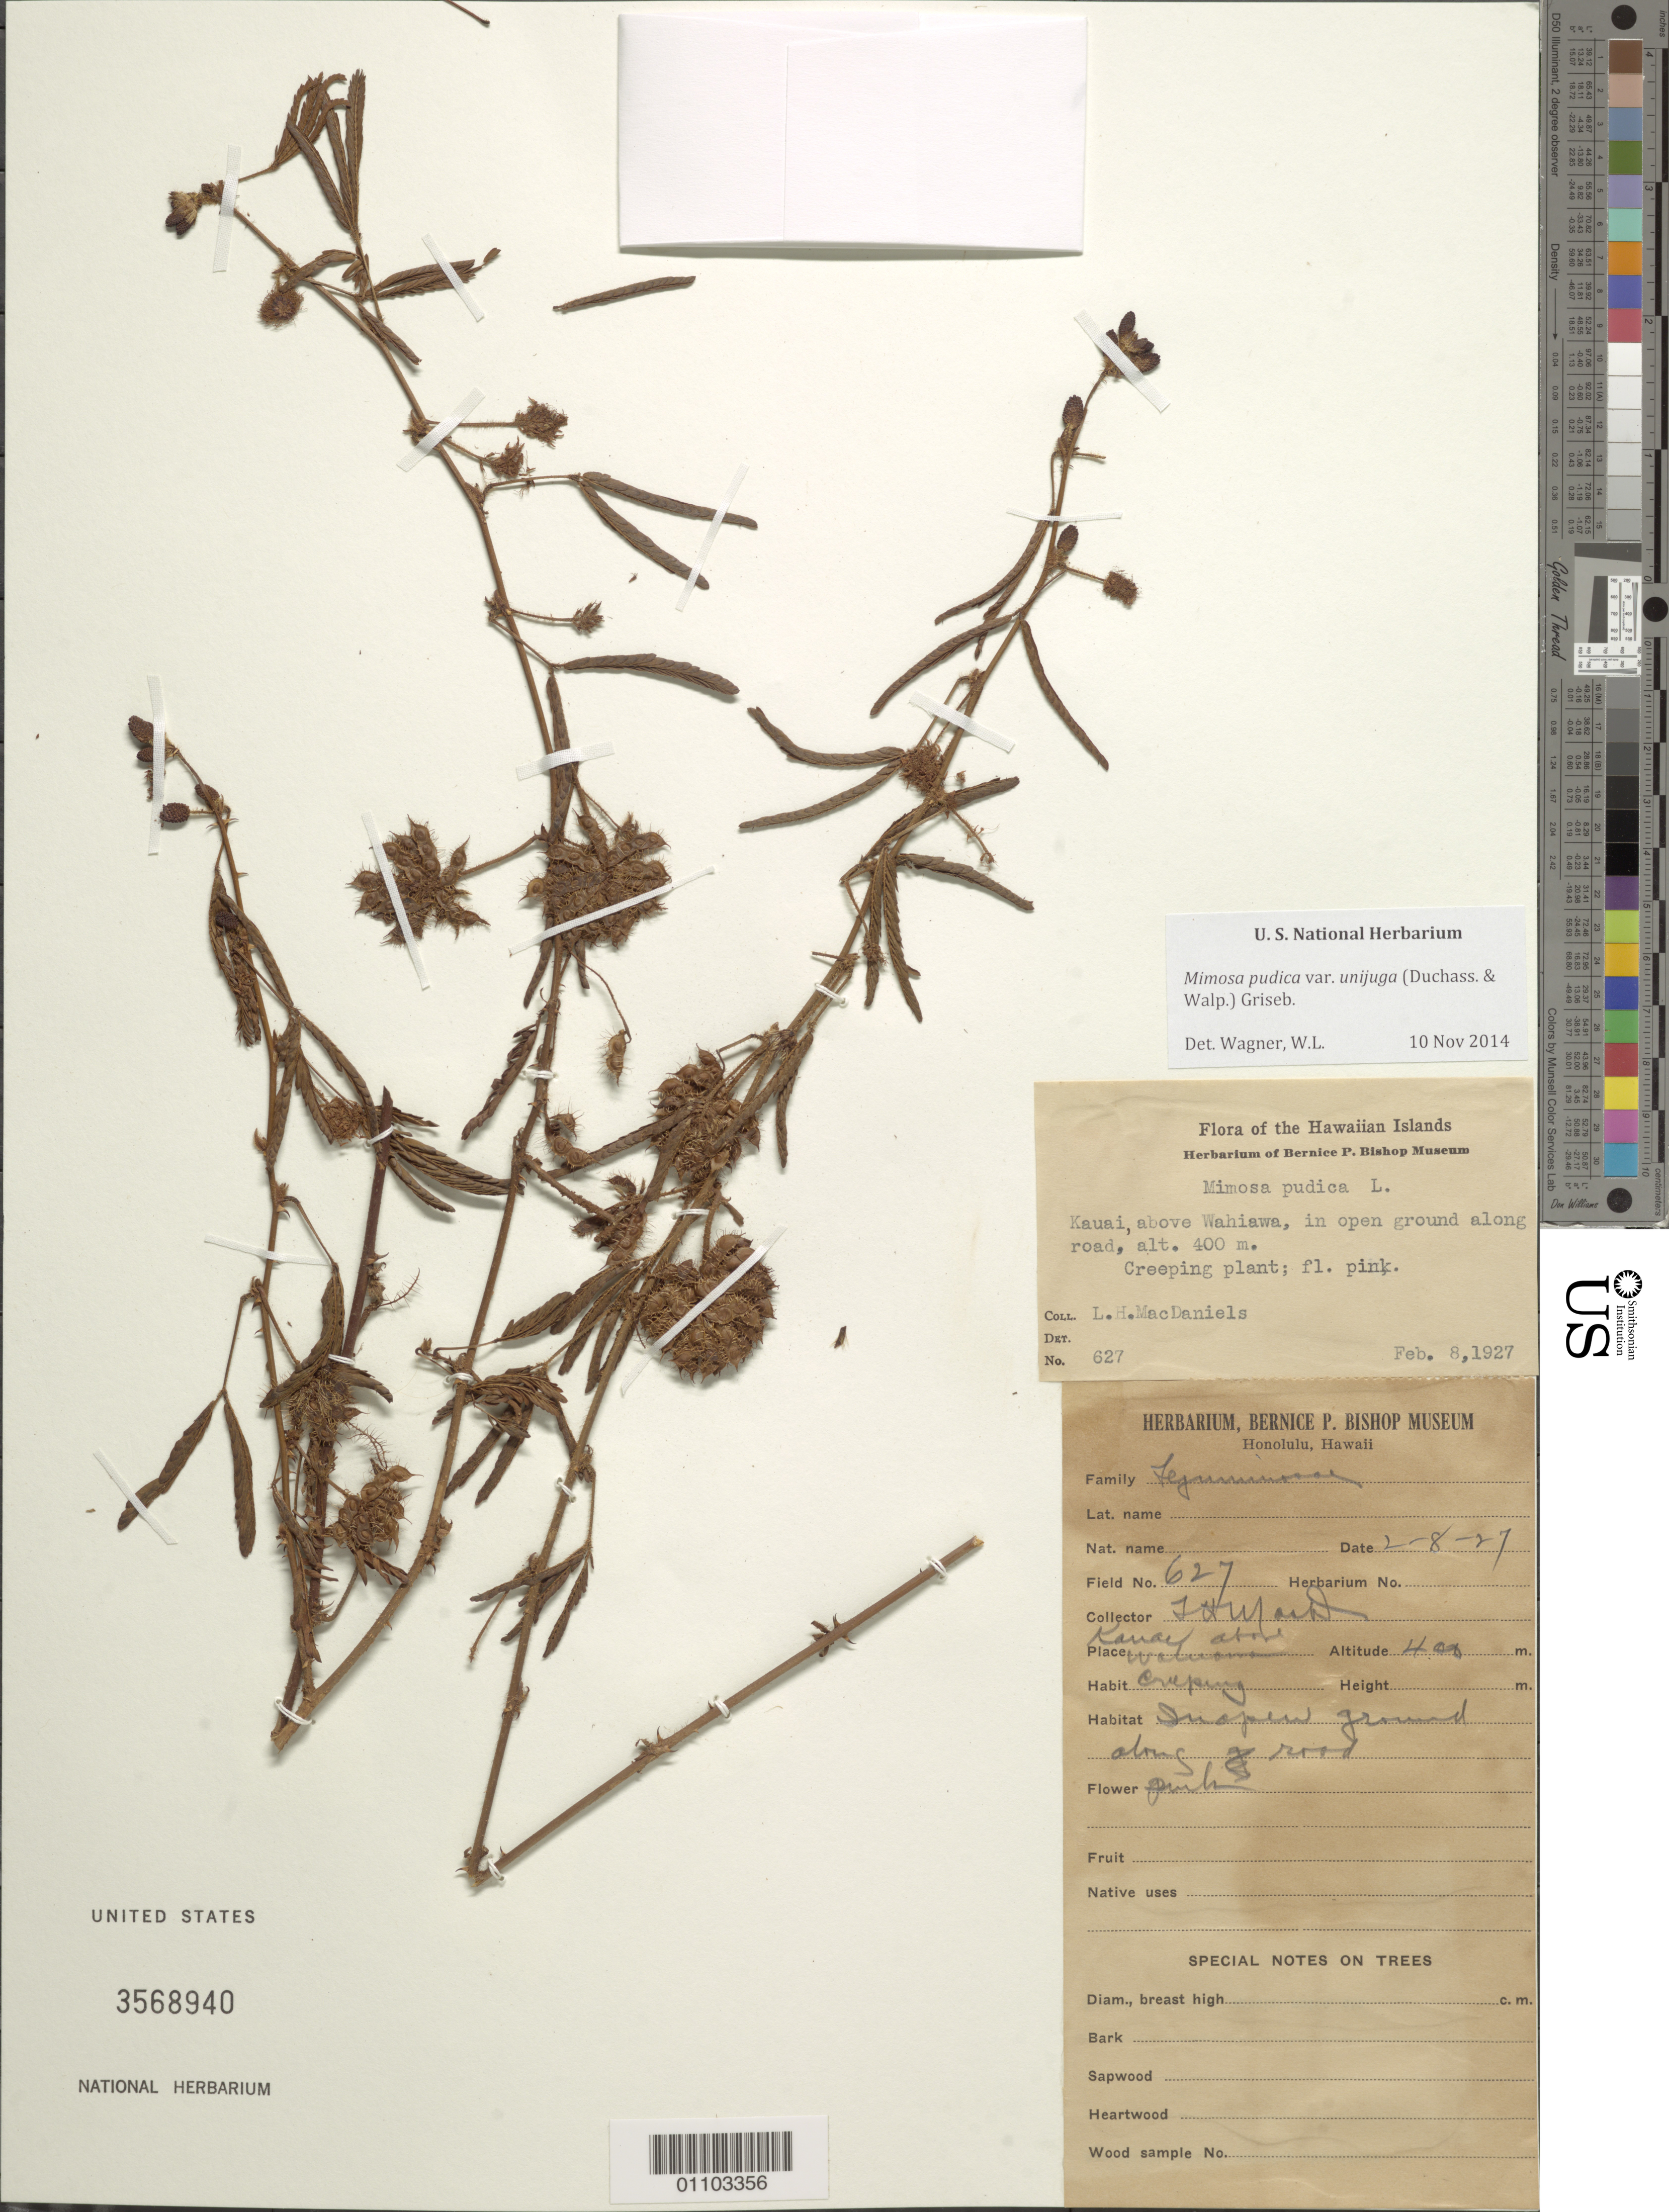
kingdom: Plantae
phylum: Tracheophyta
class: Magnoliopsida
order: Fabales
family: Fabaceae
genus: Mimosa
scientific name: Mimosa pudica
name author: L.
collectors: L. MacDaniels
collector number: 627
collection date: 1927-02-08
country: United States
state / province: Hawaii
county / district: Kauai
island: Kaua'i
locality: Above Wahiawa.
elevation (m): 400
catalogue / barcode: US 3568940